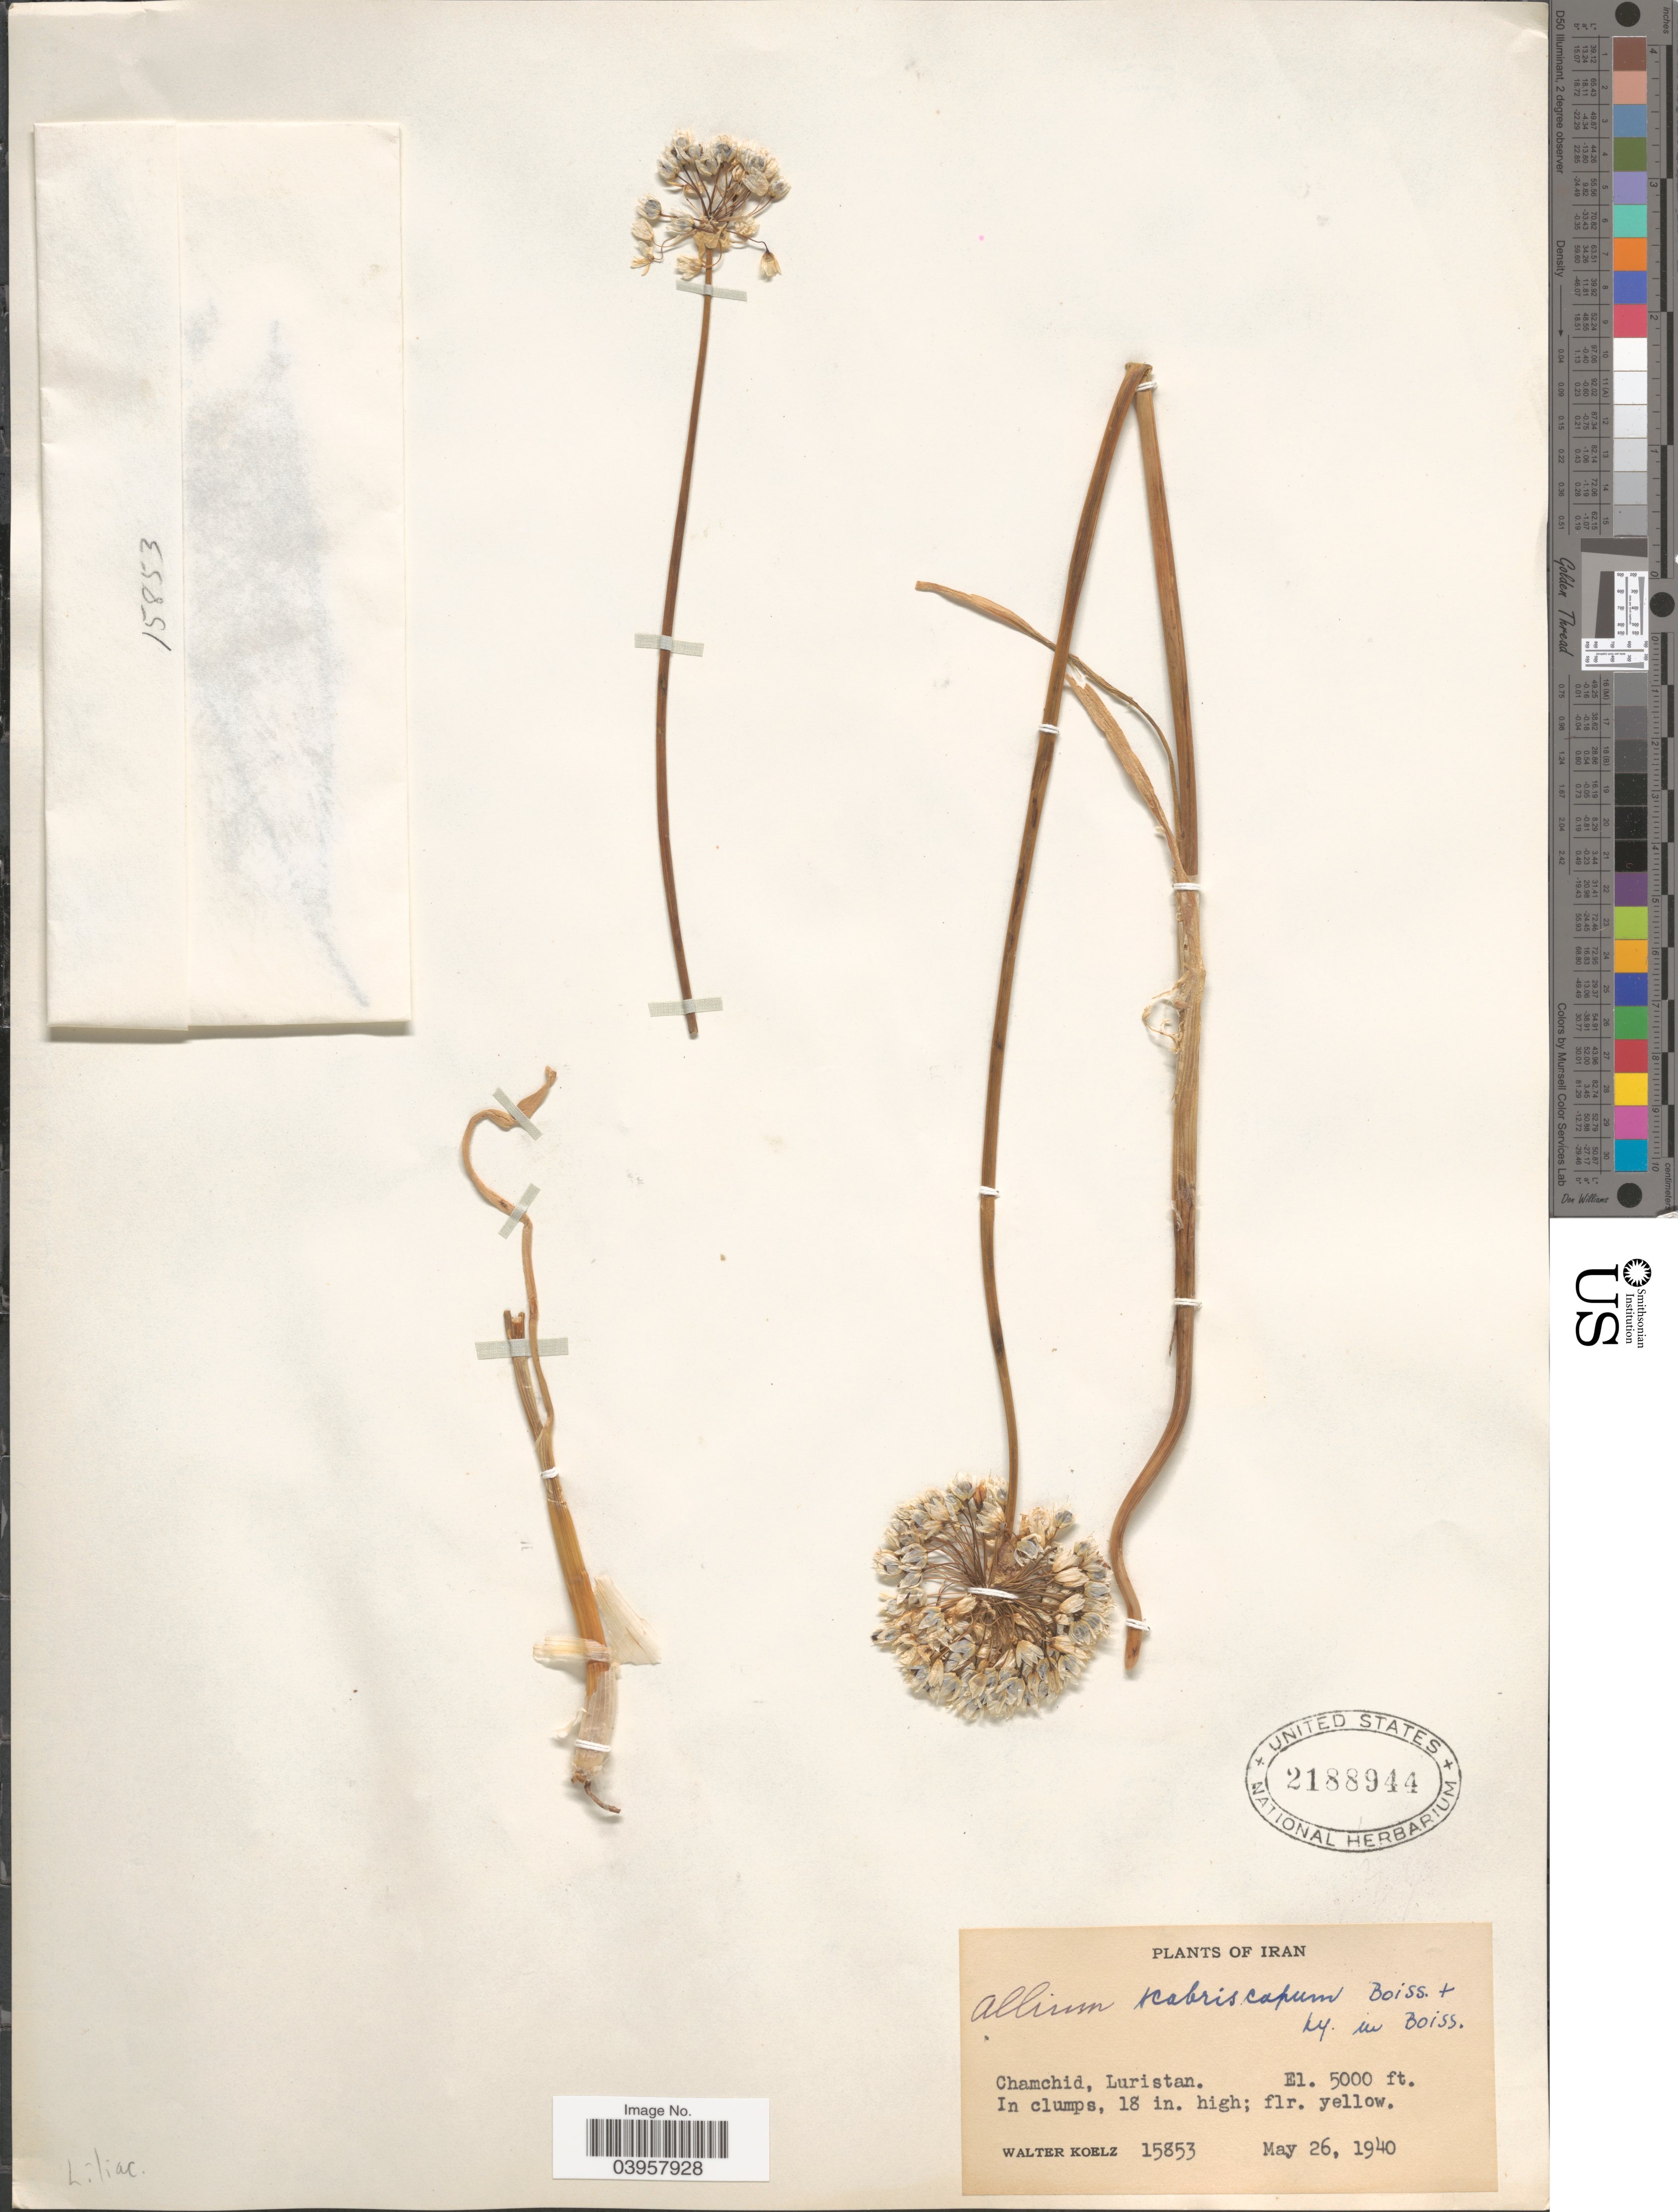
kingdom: Plantae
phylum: Tracheophyta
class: Liliopsida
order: Asparagales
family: Amaryllidaceae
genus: Allium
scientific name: Allium scabriscapum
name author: Boiss.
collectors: W. N. Koelz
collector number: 15853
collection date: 1940-05-26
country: Iran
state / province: Lorestan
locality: Chamchid, Luristan.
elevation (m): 1524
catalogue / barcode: US 2188944